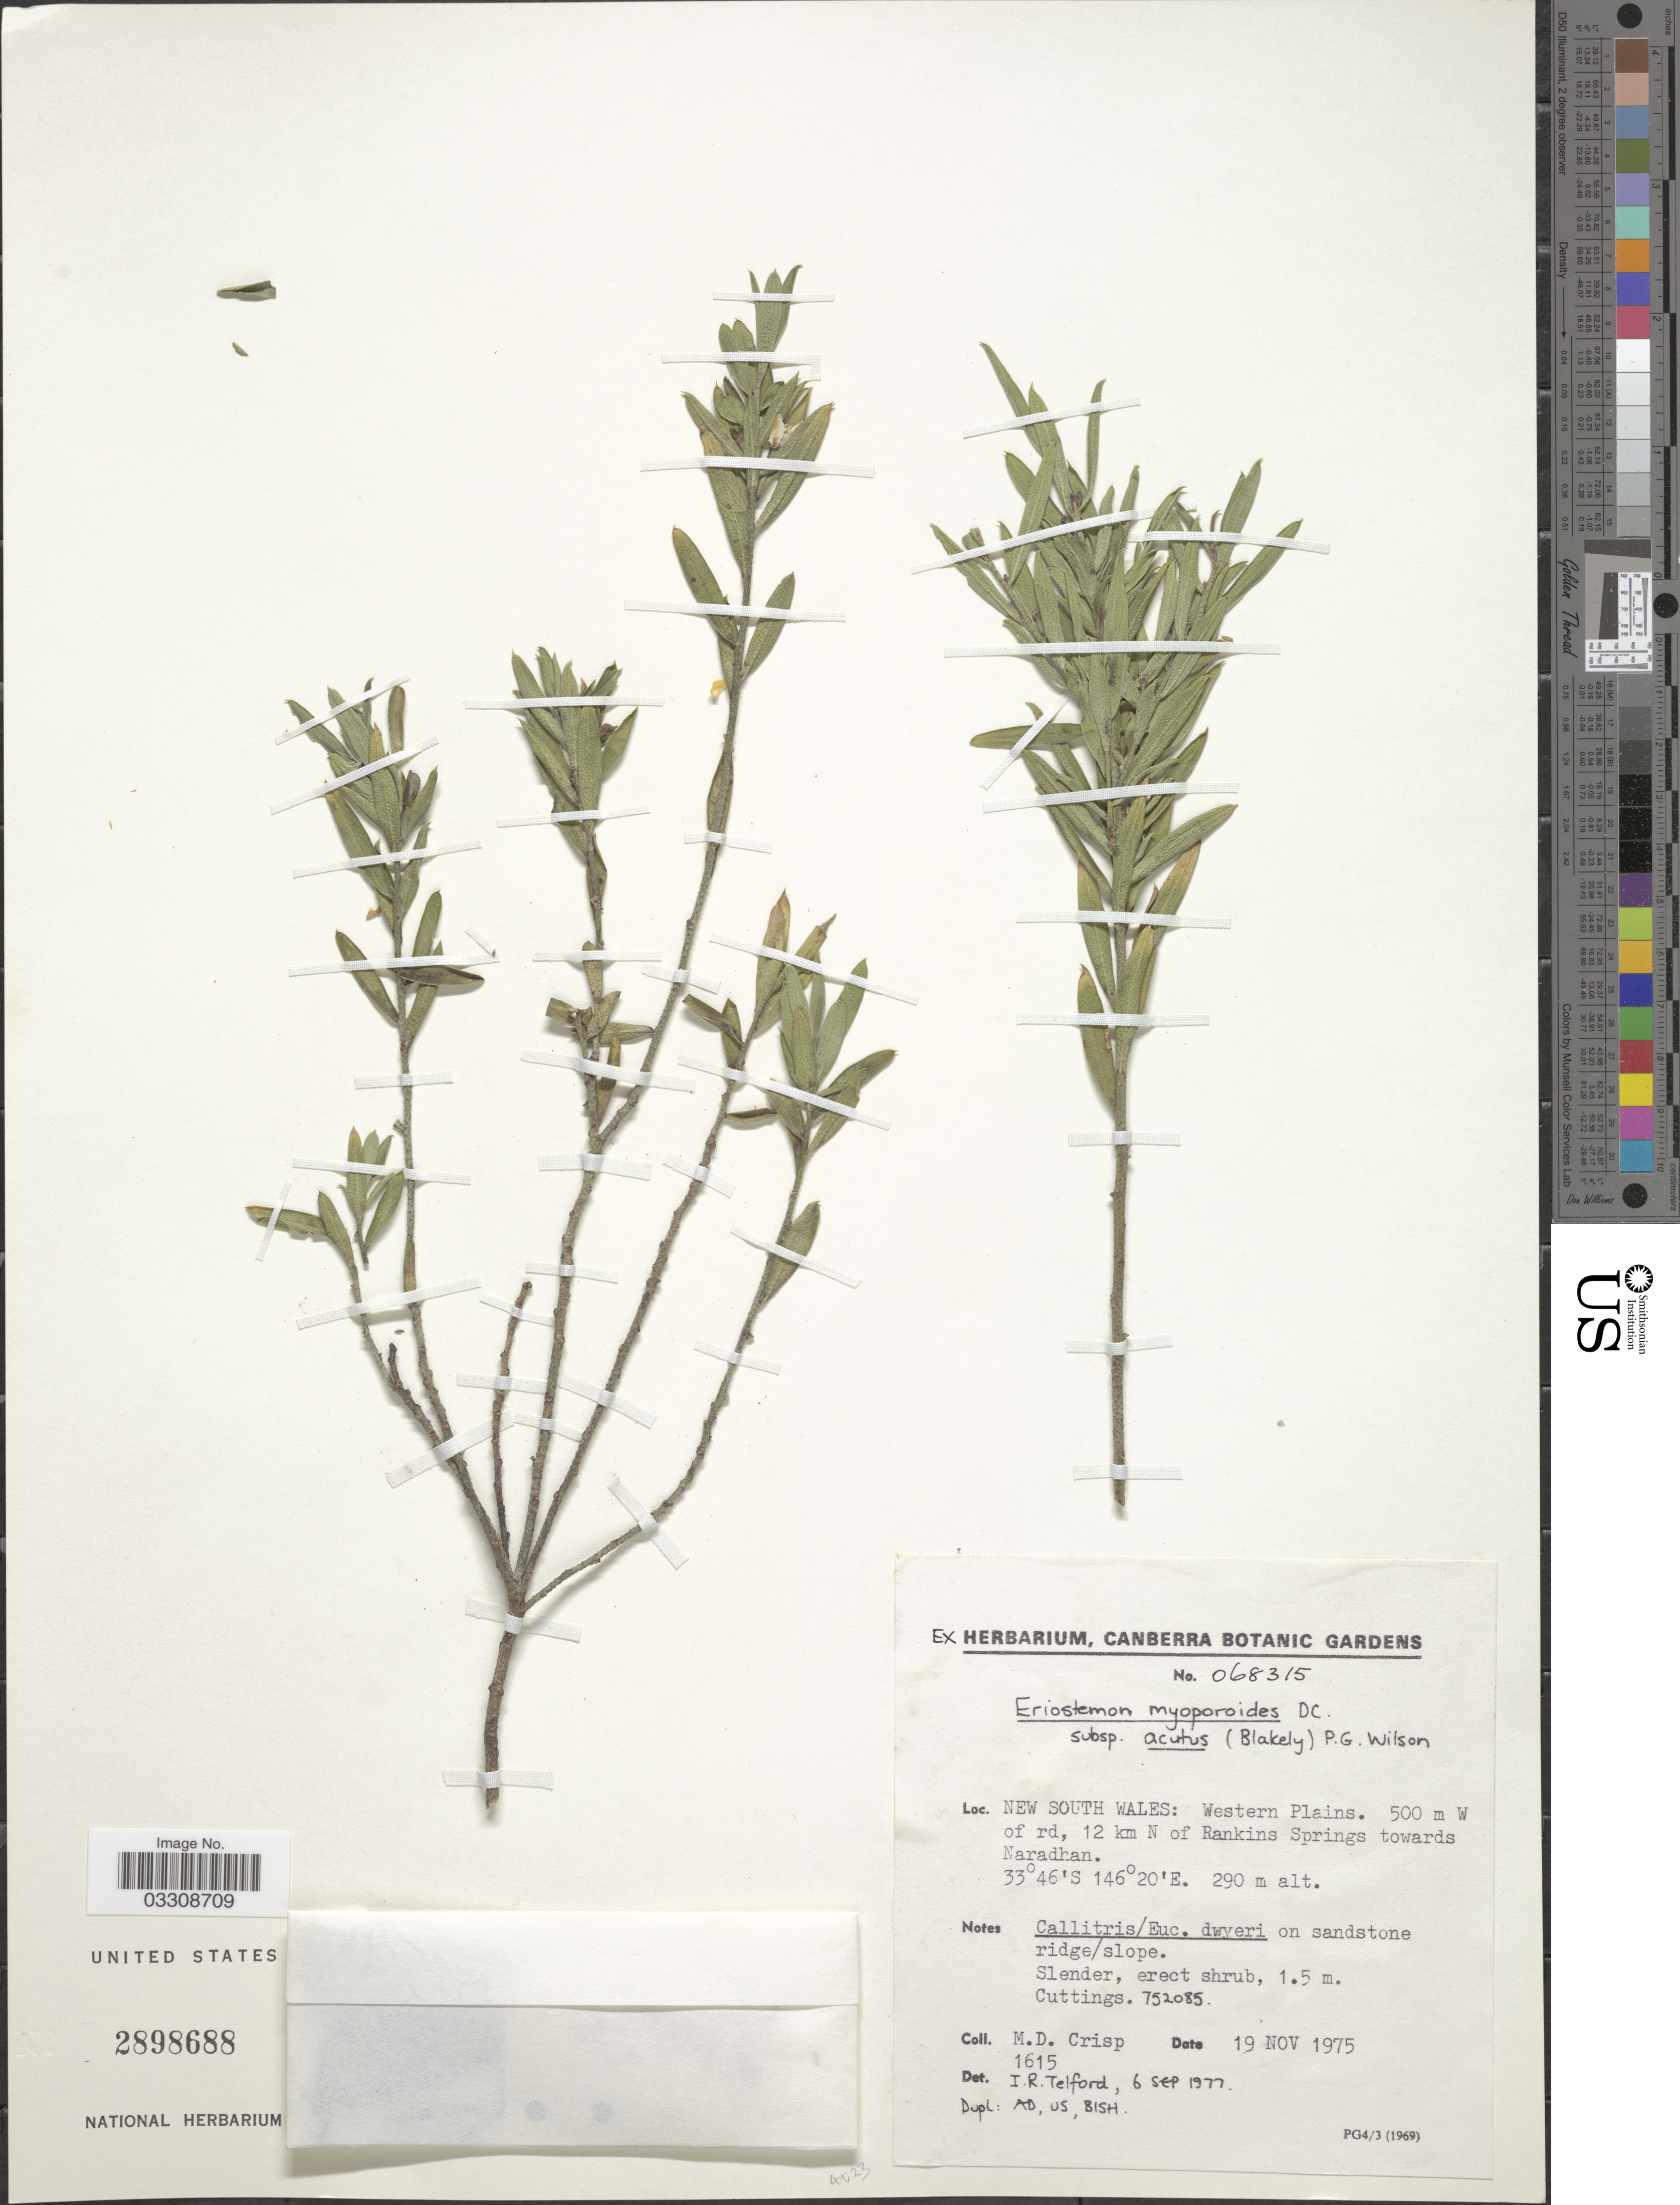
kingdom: Plantae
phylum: Tracheophyta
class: Magnoliopsida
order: Sapindales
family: Rutaceae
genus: Eriostemon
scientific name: Eriostemon myoporoides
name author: DC.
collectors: M. Crisp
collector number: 1615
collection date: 1975-11-19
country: Australia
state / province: New South Wales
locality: Western Plains. 500 m W of rd, 12 km N of Rankins Springs towards Naradhan.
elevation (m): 290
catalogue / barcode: US 2898688